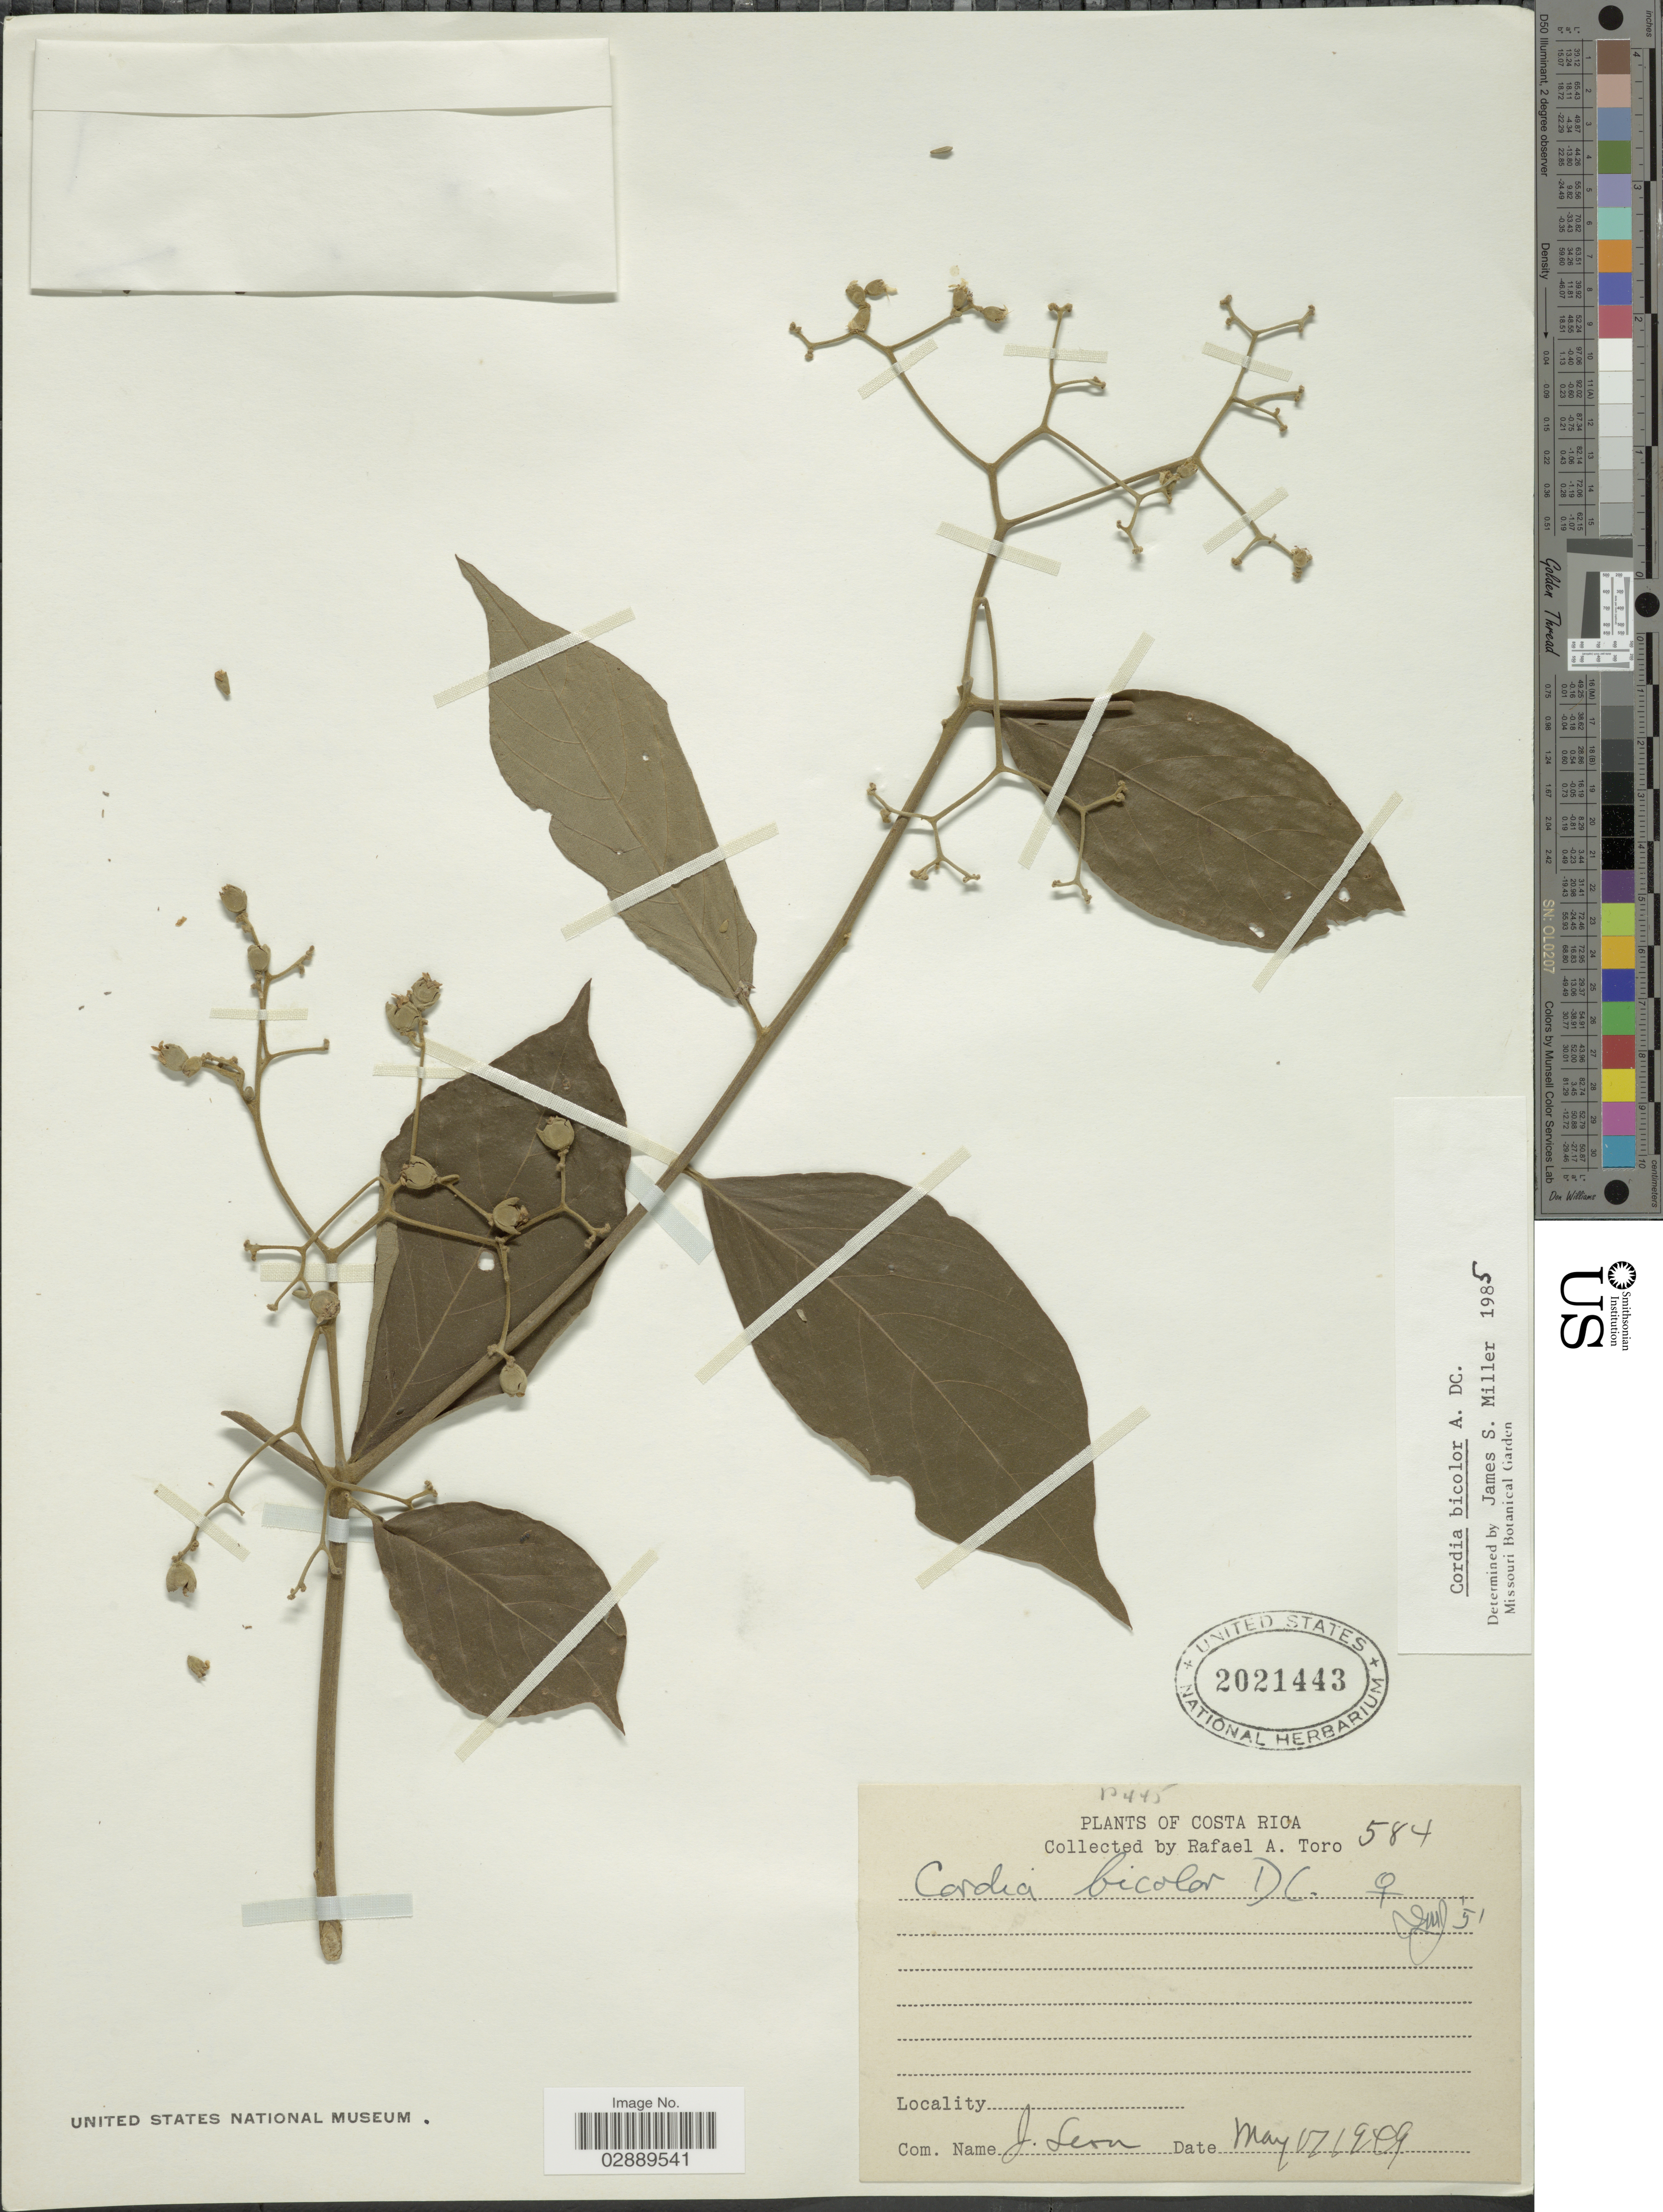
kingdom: Plantae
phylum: Tracheophyta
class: Magnoliopsida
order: Boraginales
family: Cordiaceae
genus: Cordia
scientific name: Cordia bicolor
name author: A. DC.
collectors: R. A. Toro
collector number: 584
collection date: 1909-05-07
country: Costa Rica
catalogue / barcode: US 2021443